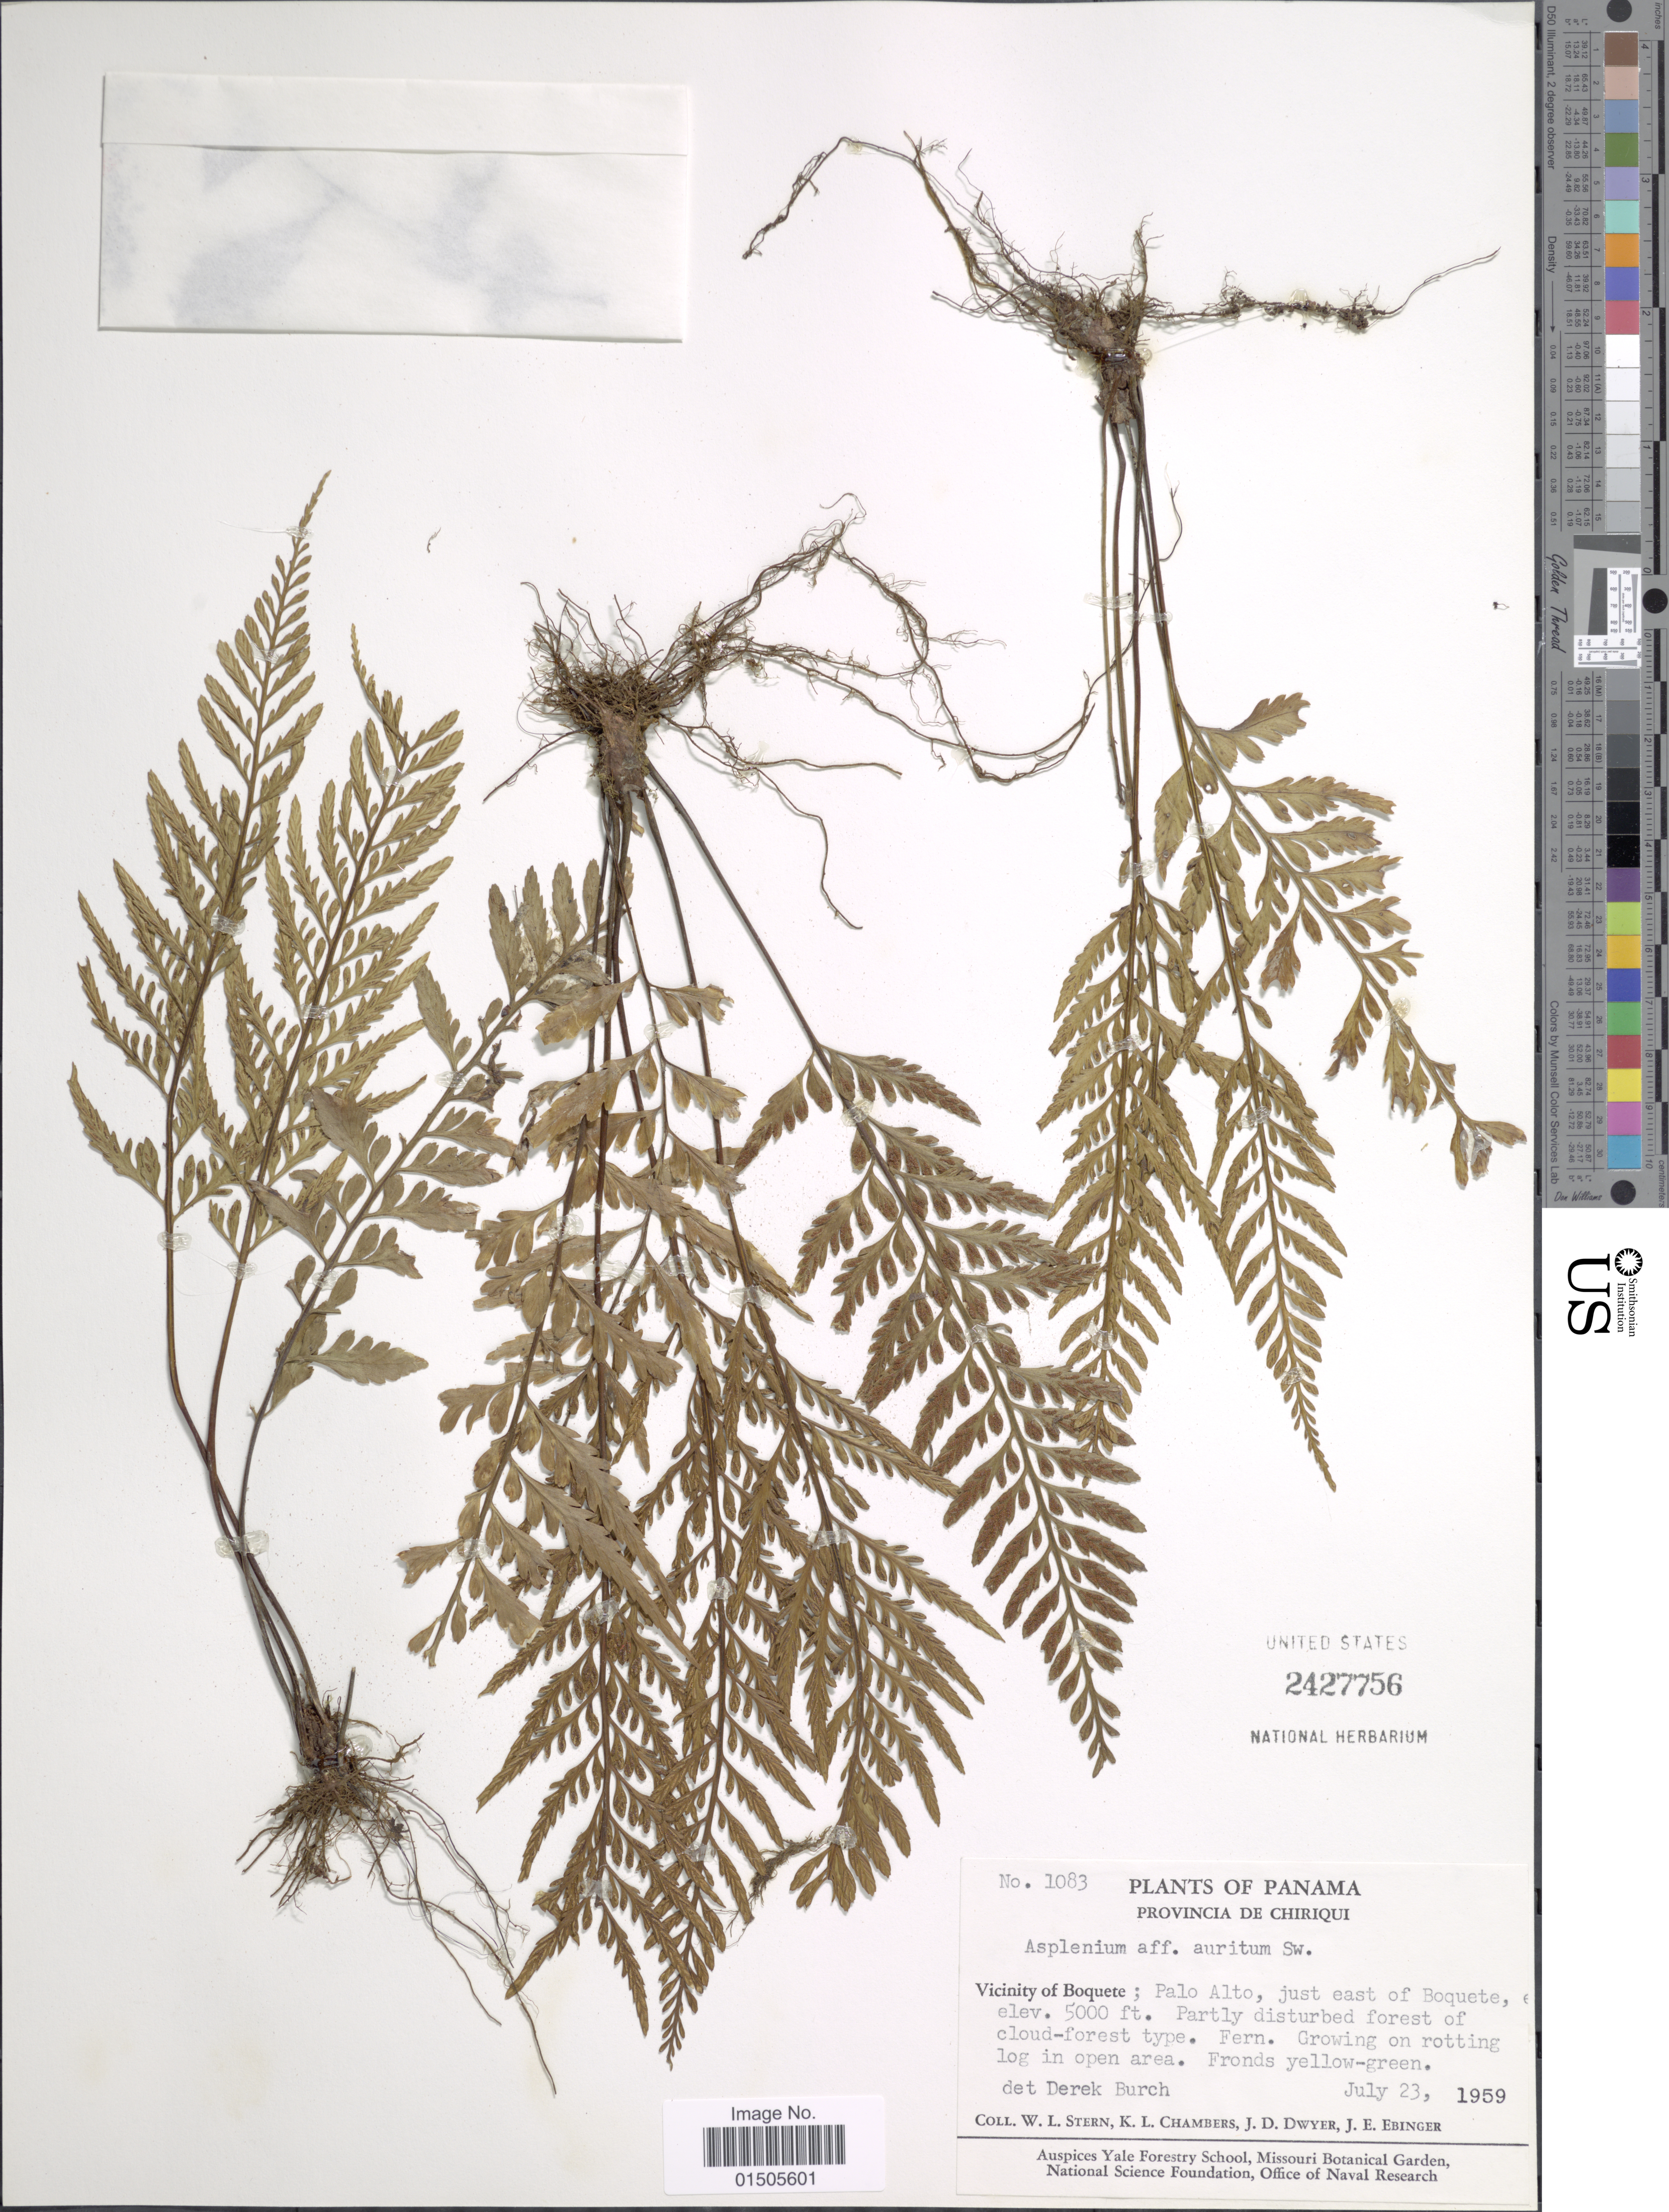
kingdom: Plantae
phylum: Tracheophyta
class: Polypodiopsida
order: Polypodiales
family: Aspleniaceae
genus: Asplenium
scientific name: Asplenium auritum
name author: Sw.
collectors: W. L. Stern, K. Chambers, J. D. Dwyer & J. Ebinger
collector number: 1083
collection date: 1959-07-23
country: Panama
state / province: Chiriqui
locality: Vicinity of Boquete: Palo Alto, just east of Boquete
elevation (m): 1524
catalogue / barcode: US 2427756